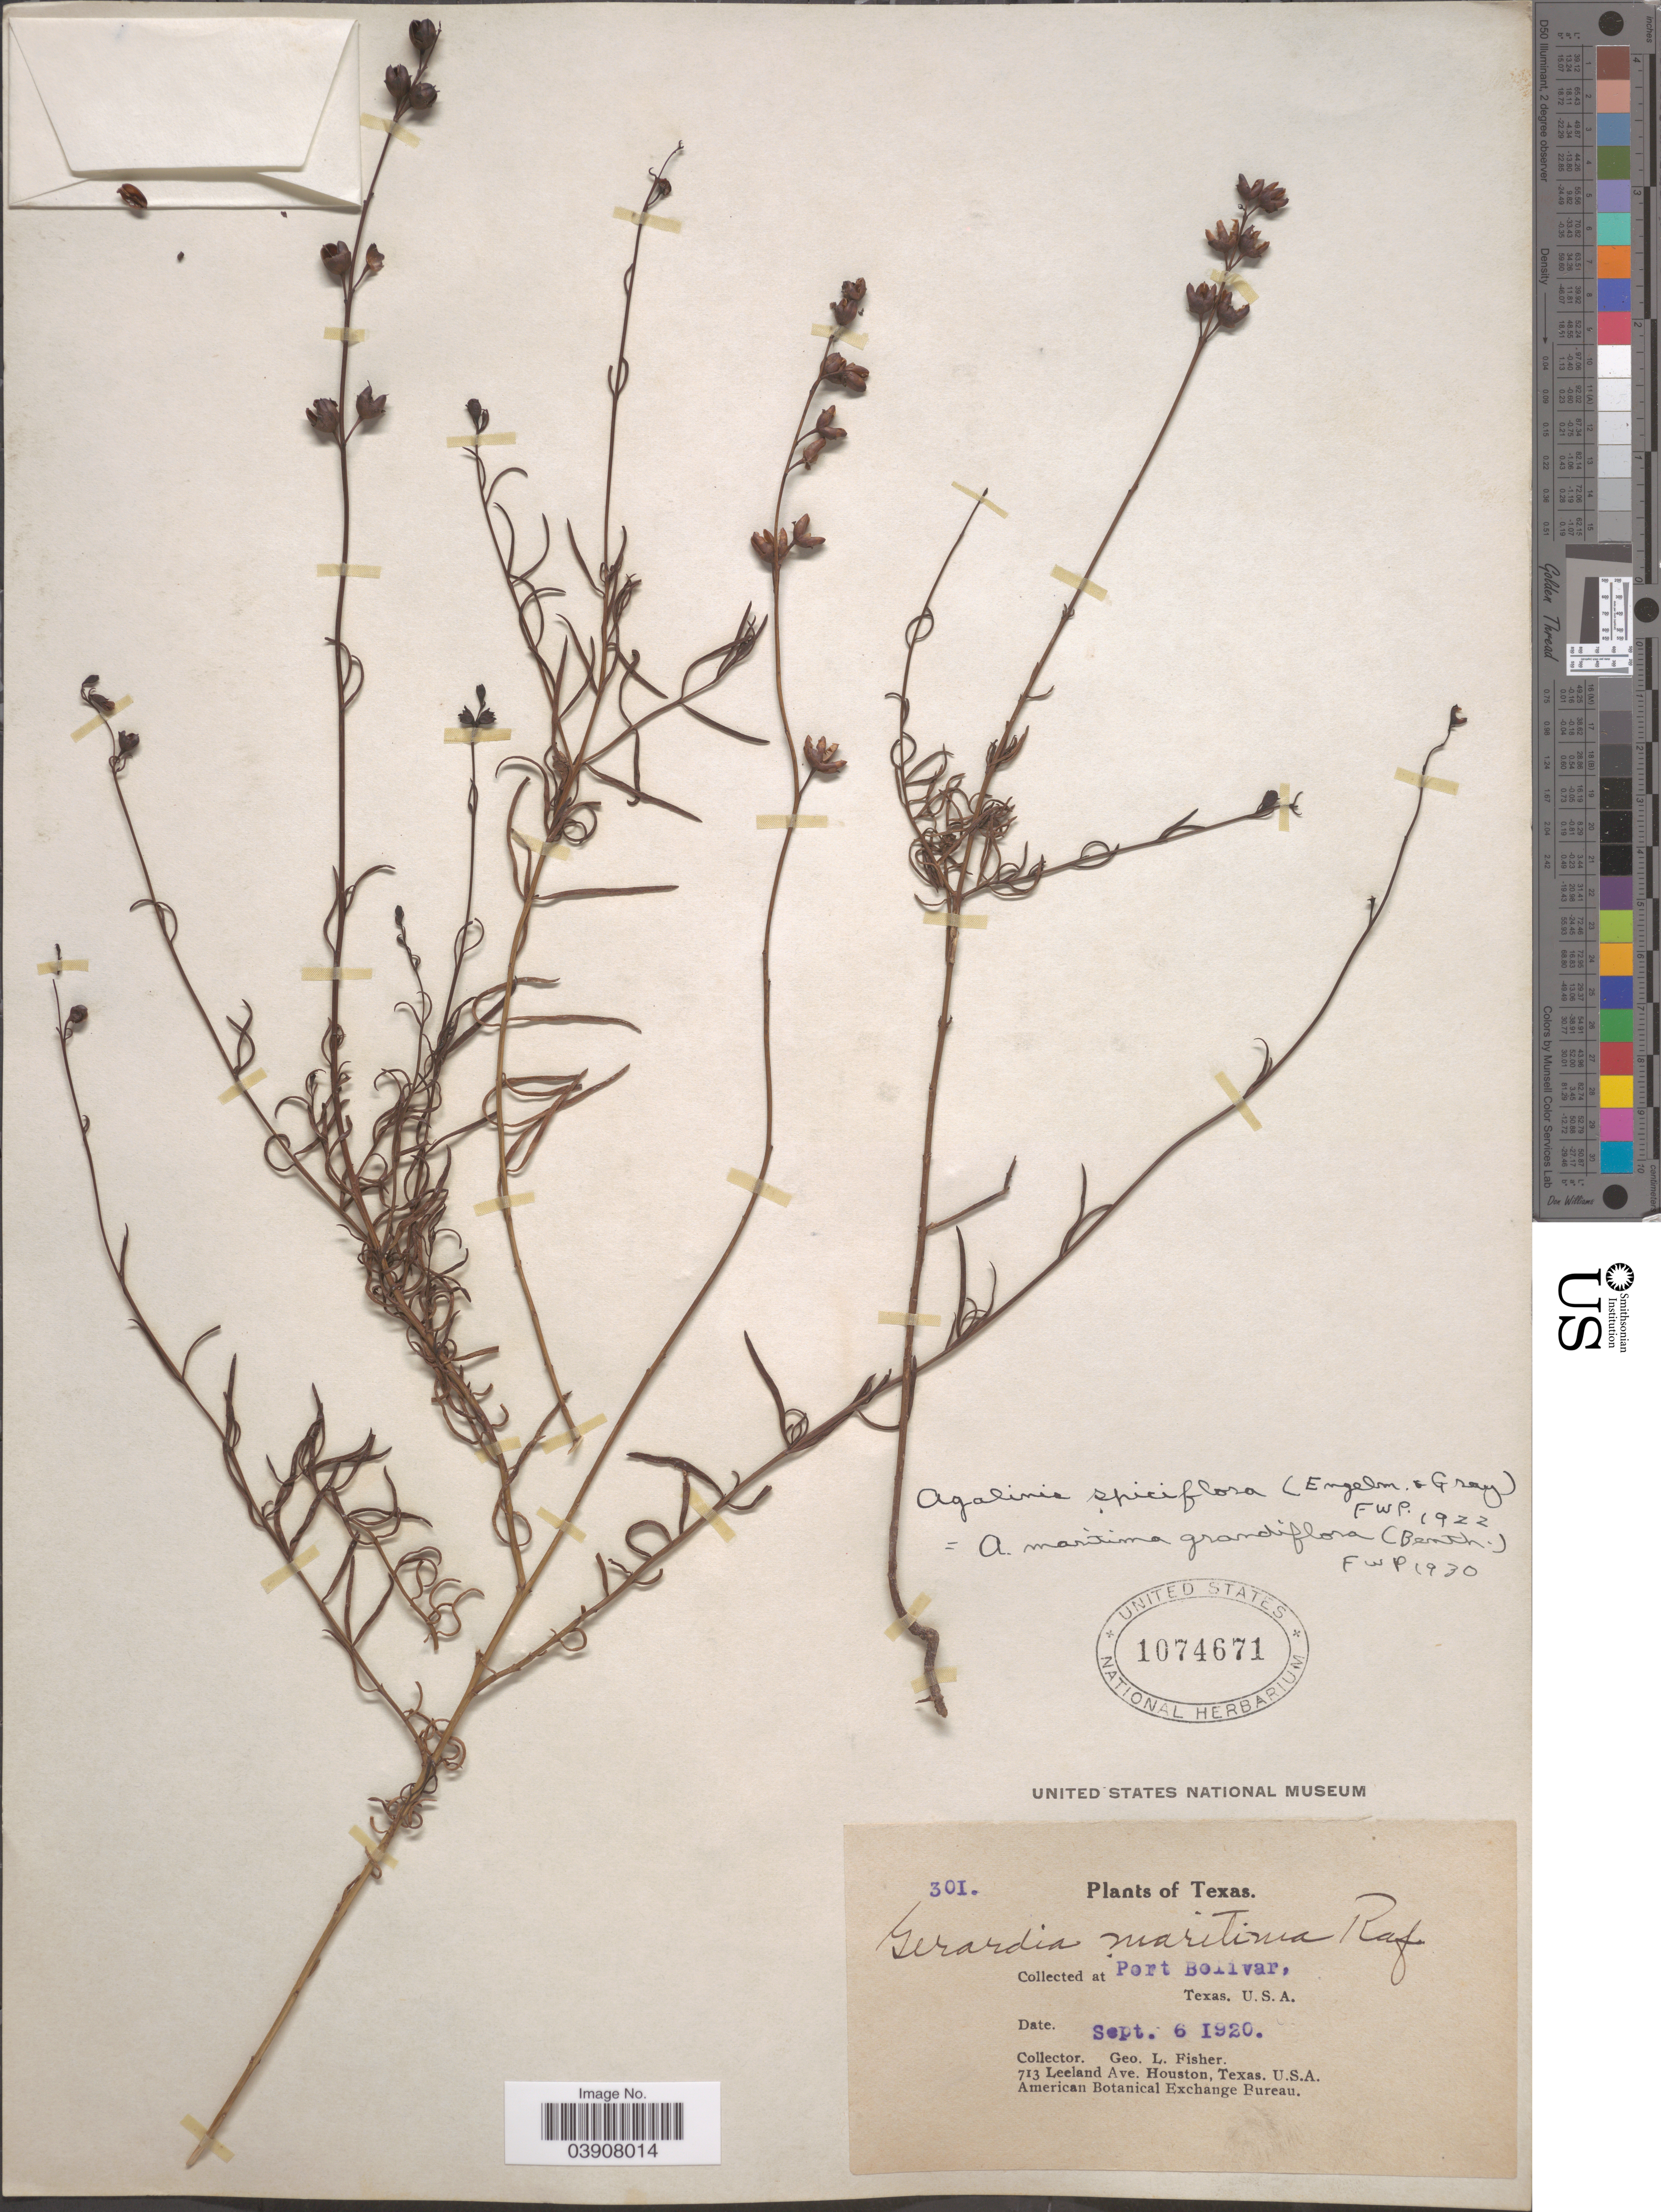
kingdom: Plantae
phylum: Tracheophyta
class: Magnoliopsida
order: Lamiales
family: Orobanchaceae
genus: Agalinis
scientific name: Agalinis maritima var. grandiflora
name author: (Benth.) Pennell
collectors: G. L. Fisher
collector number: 301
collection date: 1920-09-06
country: United States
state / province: Texas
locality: Port Bolivar.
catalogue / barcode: US 1074671